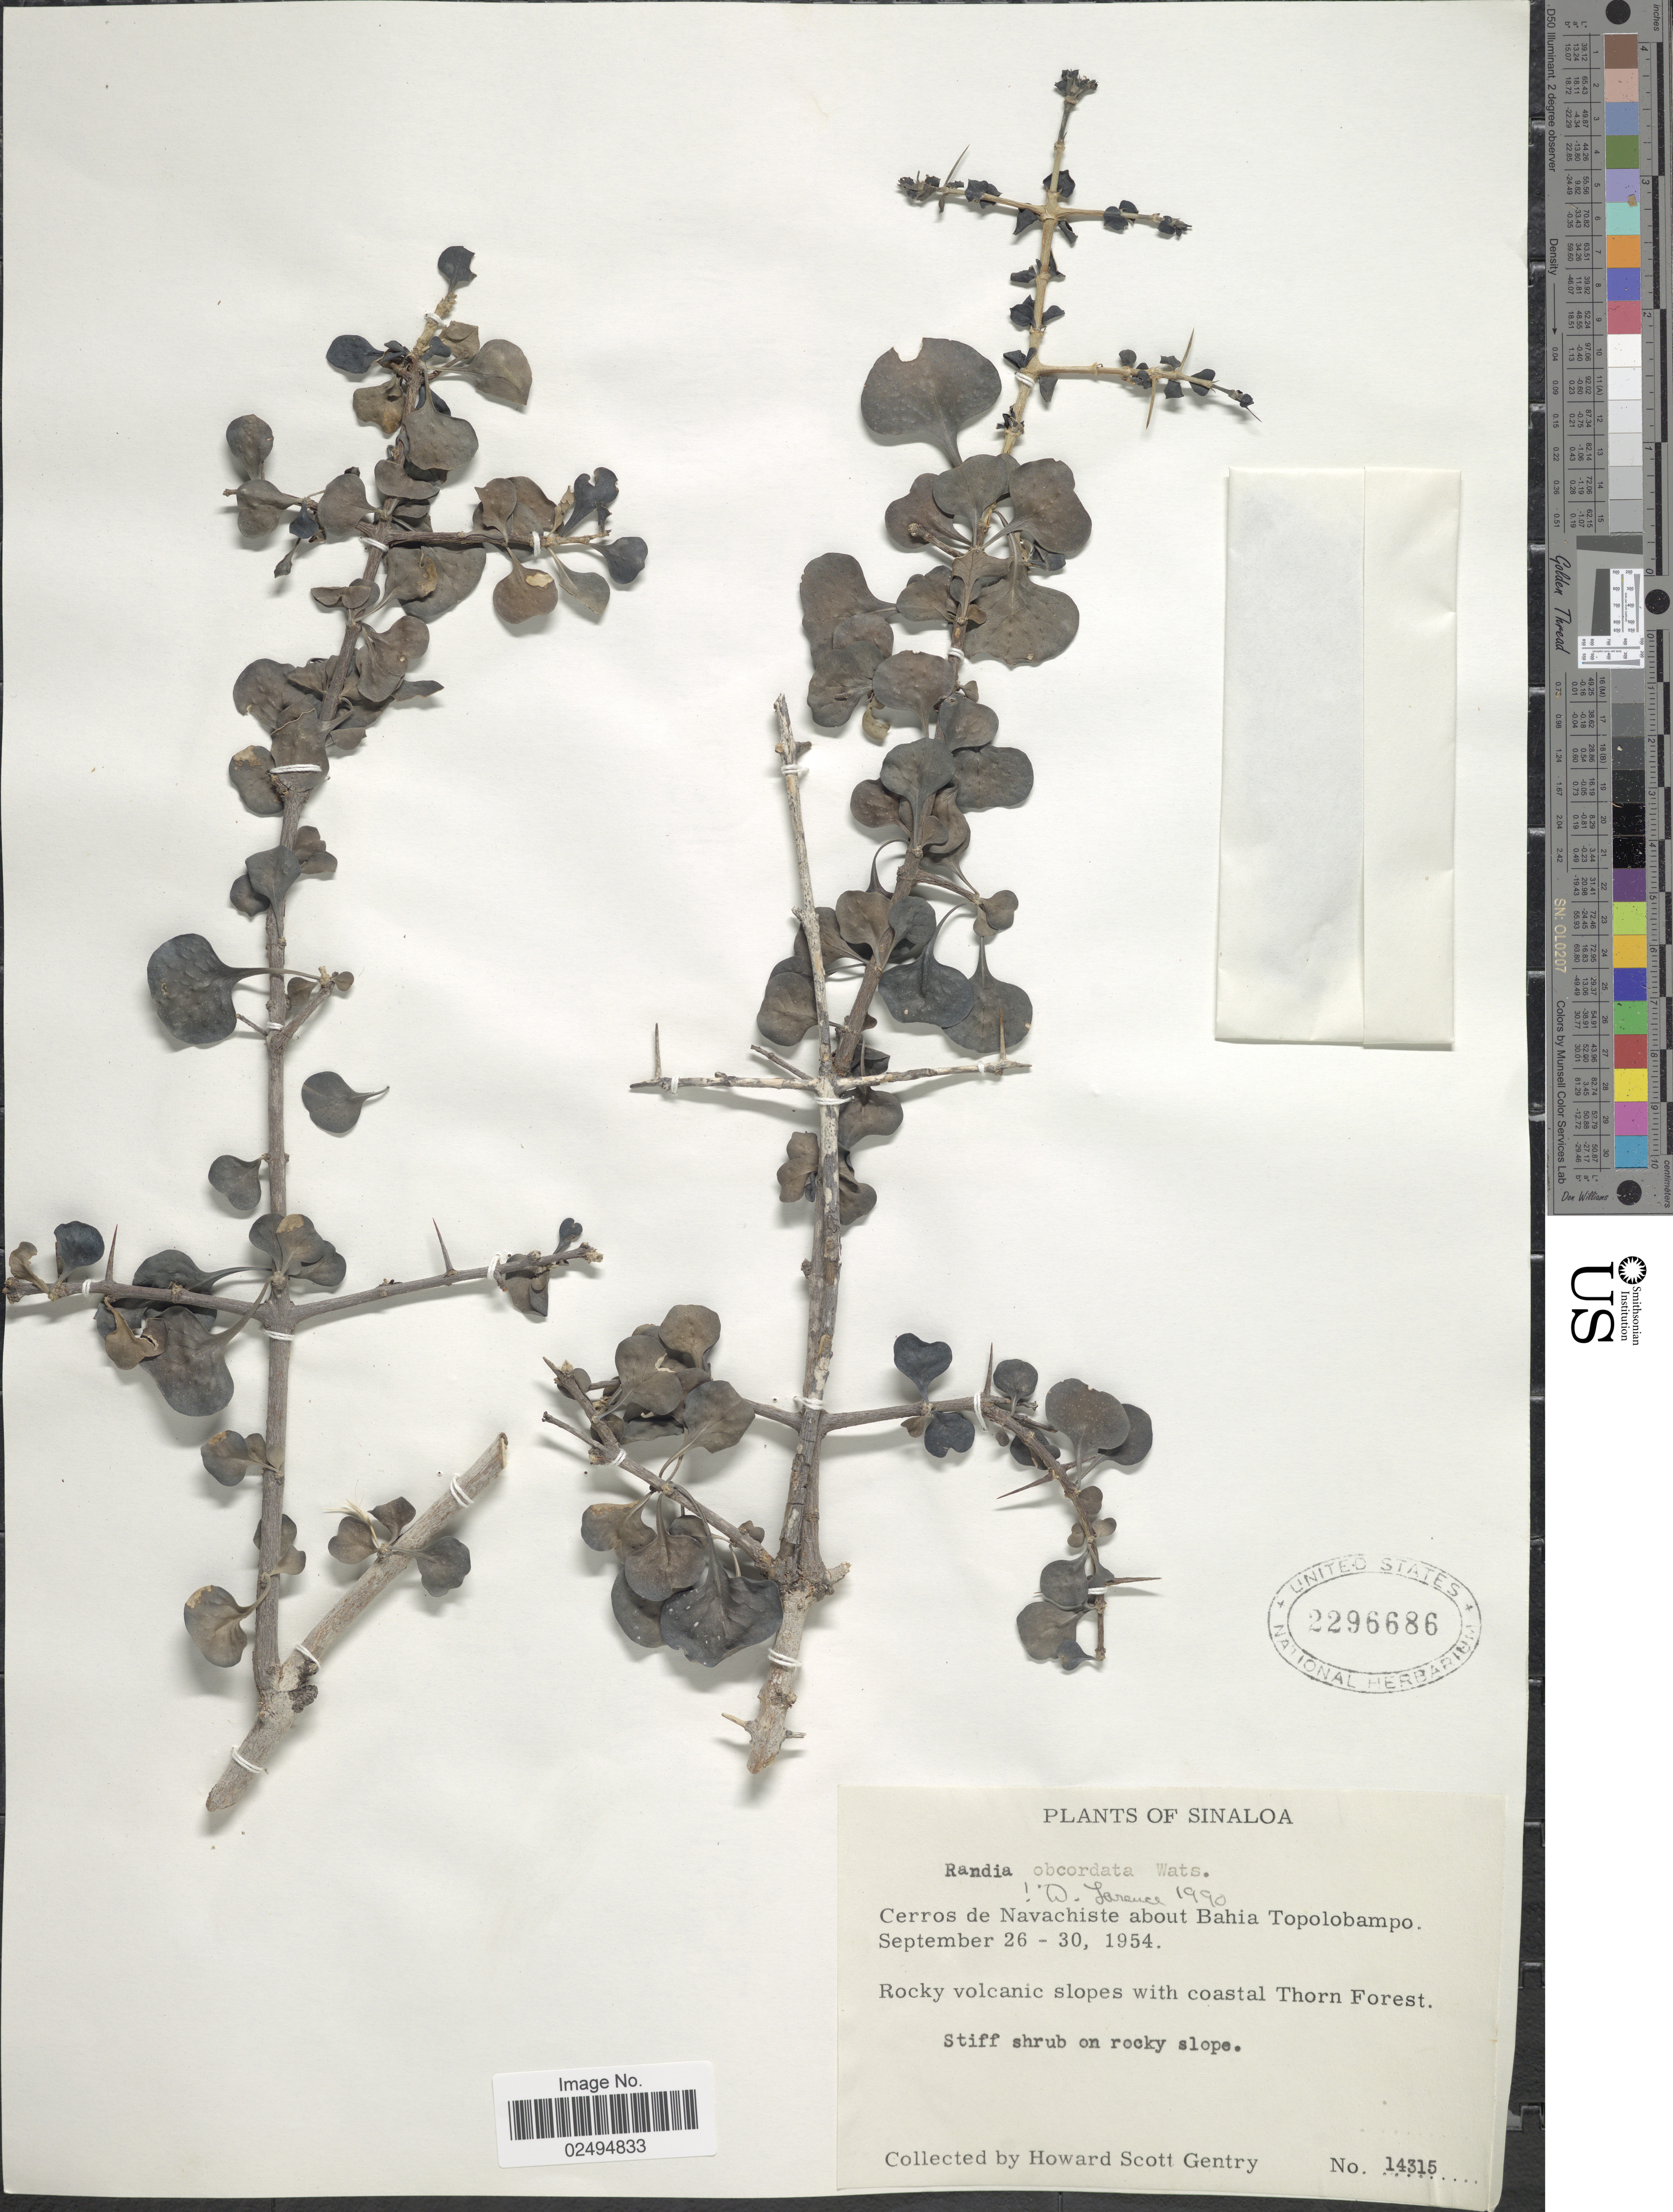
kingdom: Plantae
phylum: Tracheophyta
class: Magnoliopsida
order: Gentianales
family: Rubiaceae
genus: Randia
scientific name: Randia obcordata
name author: S. Watson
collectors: H. S. Gentry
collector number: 14315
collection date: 1954-09-26/1954-09-30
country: Mexico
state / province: Sinaloa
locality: Cerros de Navachiste about Bahia Topolobampo, rocky volcanic slopes with coastal Thorn Forest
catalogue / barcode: US 2296686